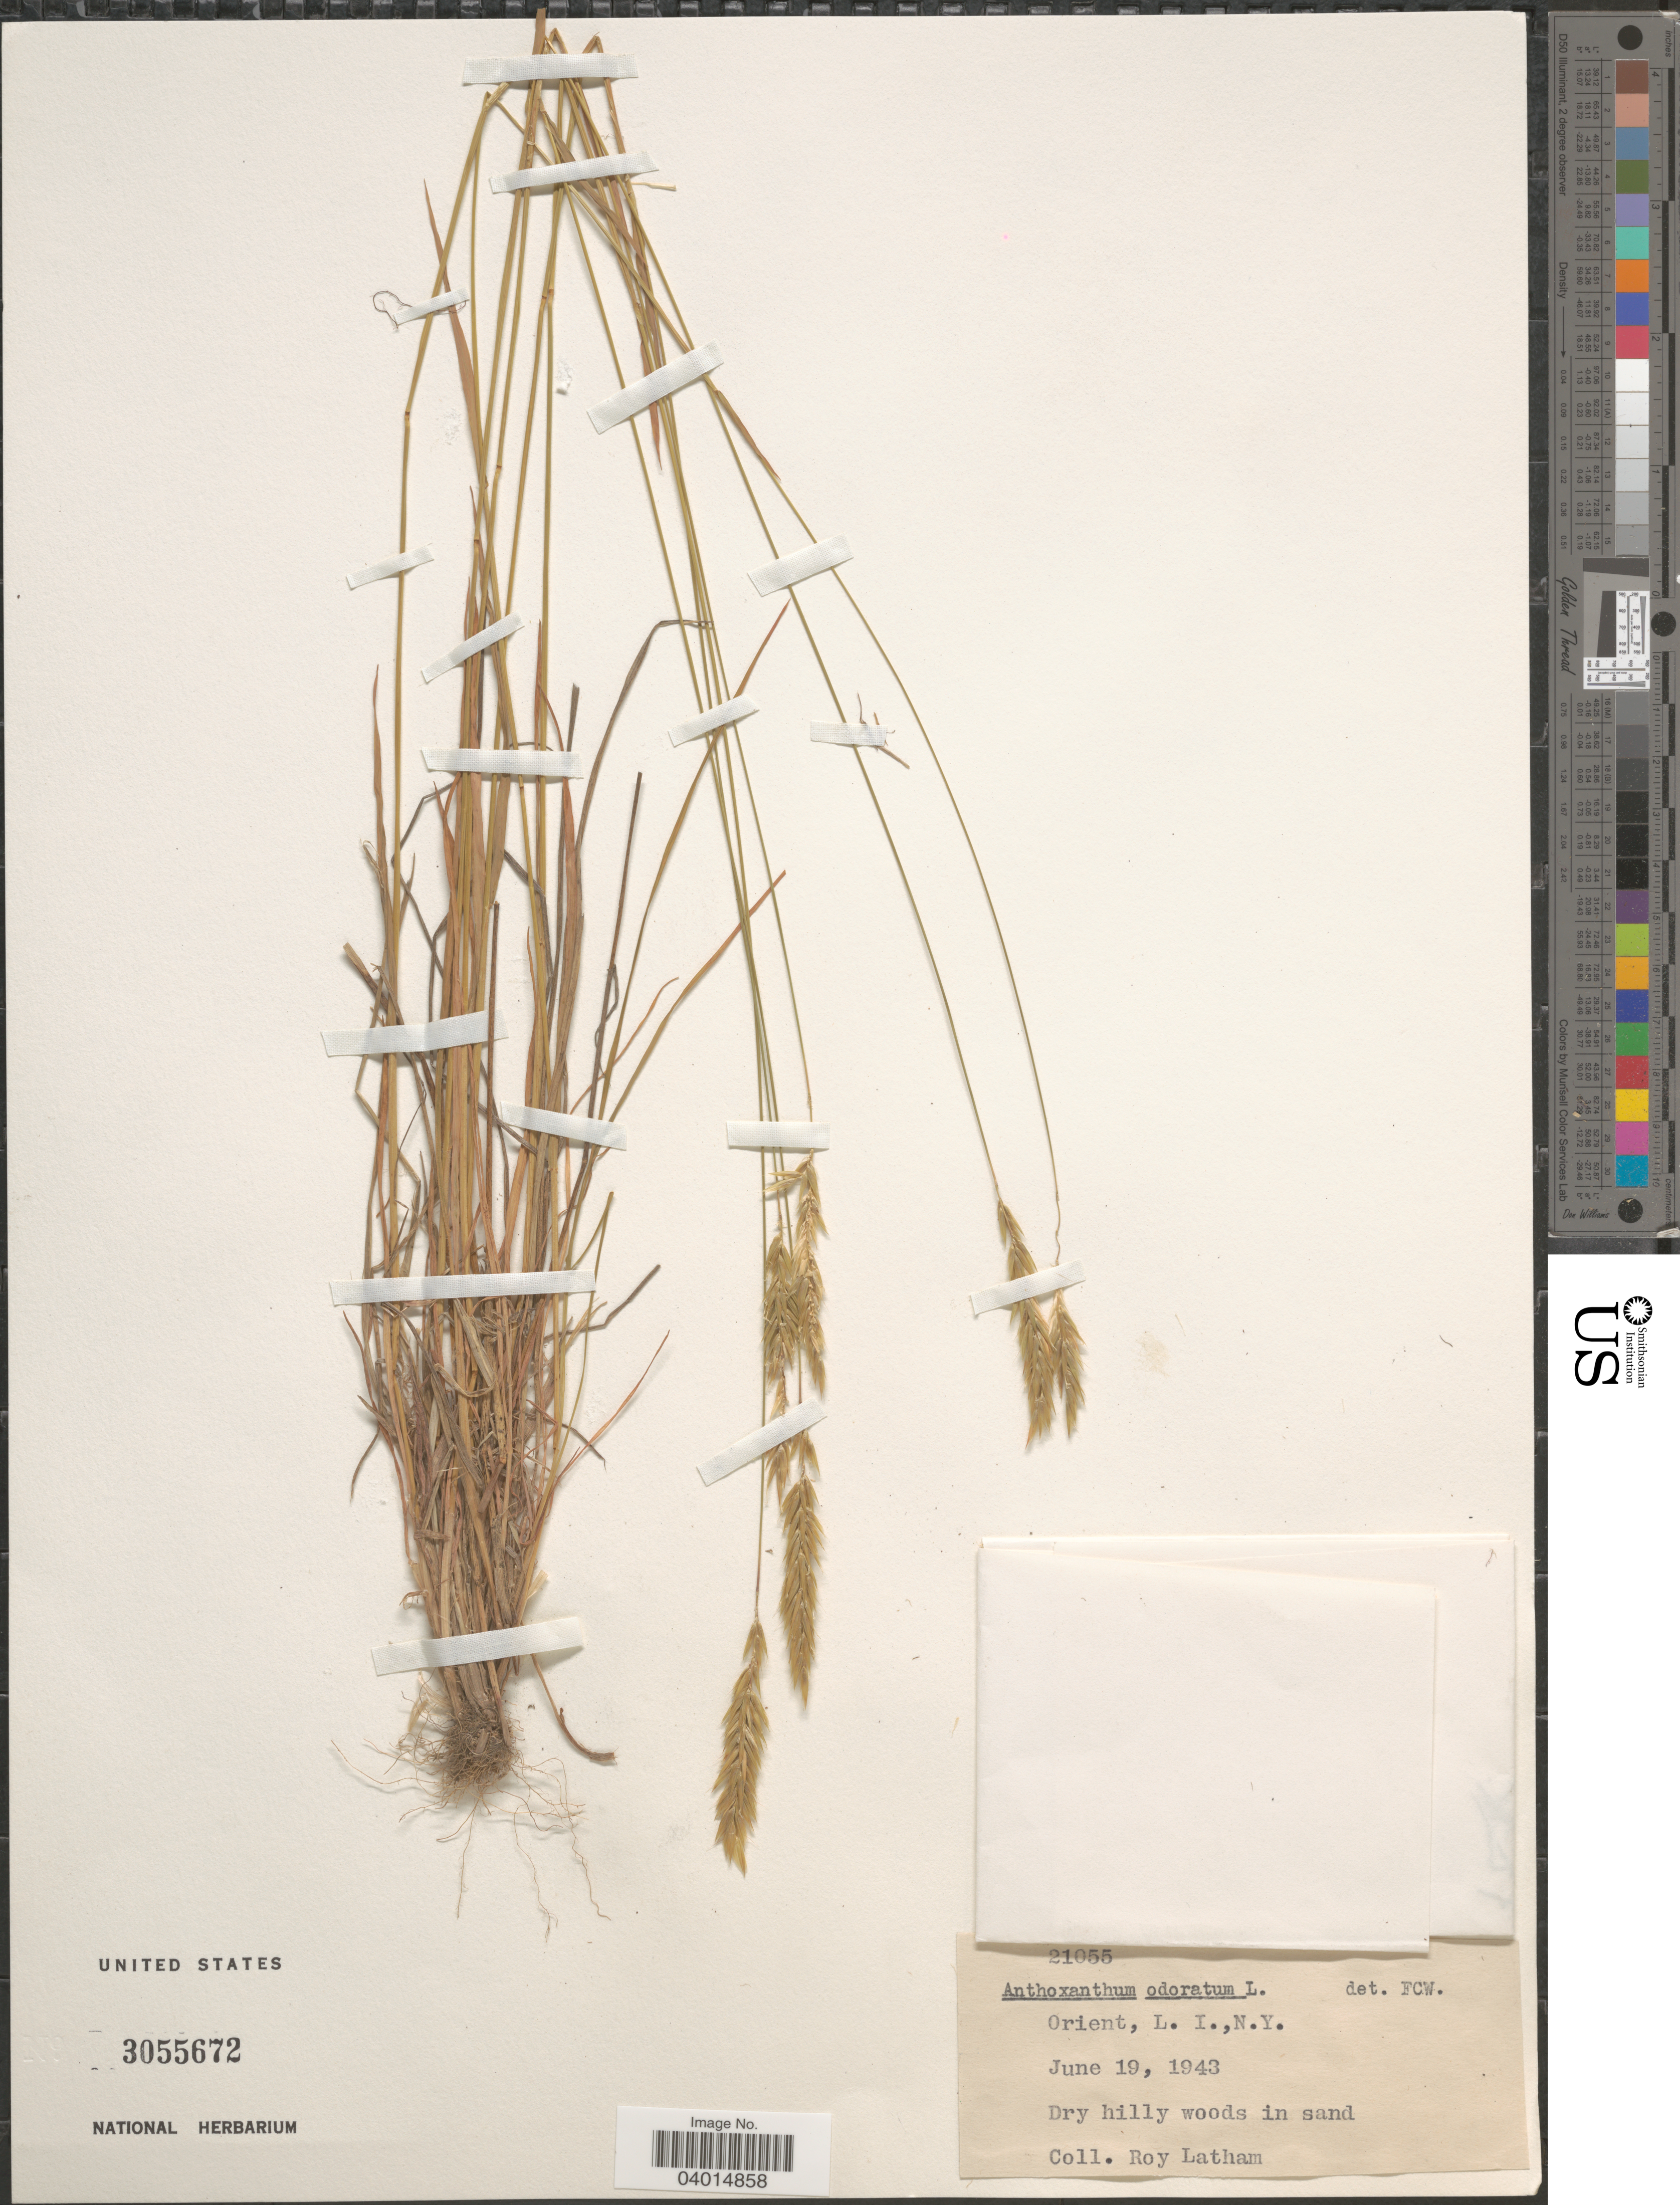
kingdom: Plantae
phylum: Tracheophyta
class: Liliopsida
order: Poales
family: Poaceae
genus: Anthoxanthum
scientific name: Anthoxanthum odoratum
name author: L.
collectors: R. Latham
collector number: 21055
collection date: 1943-06-19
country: United States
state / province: New York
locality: Orient, L. I.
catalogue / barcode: US 3055672